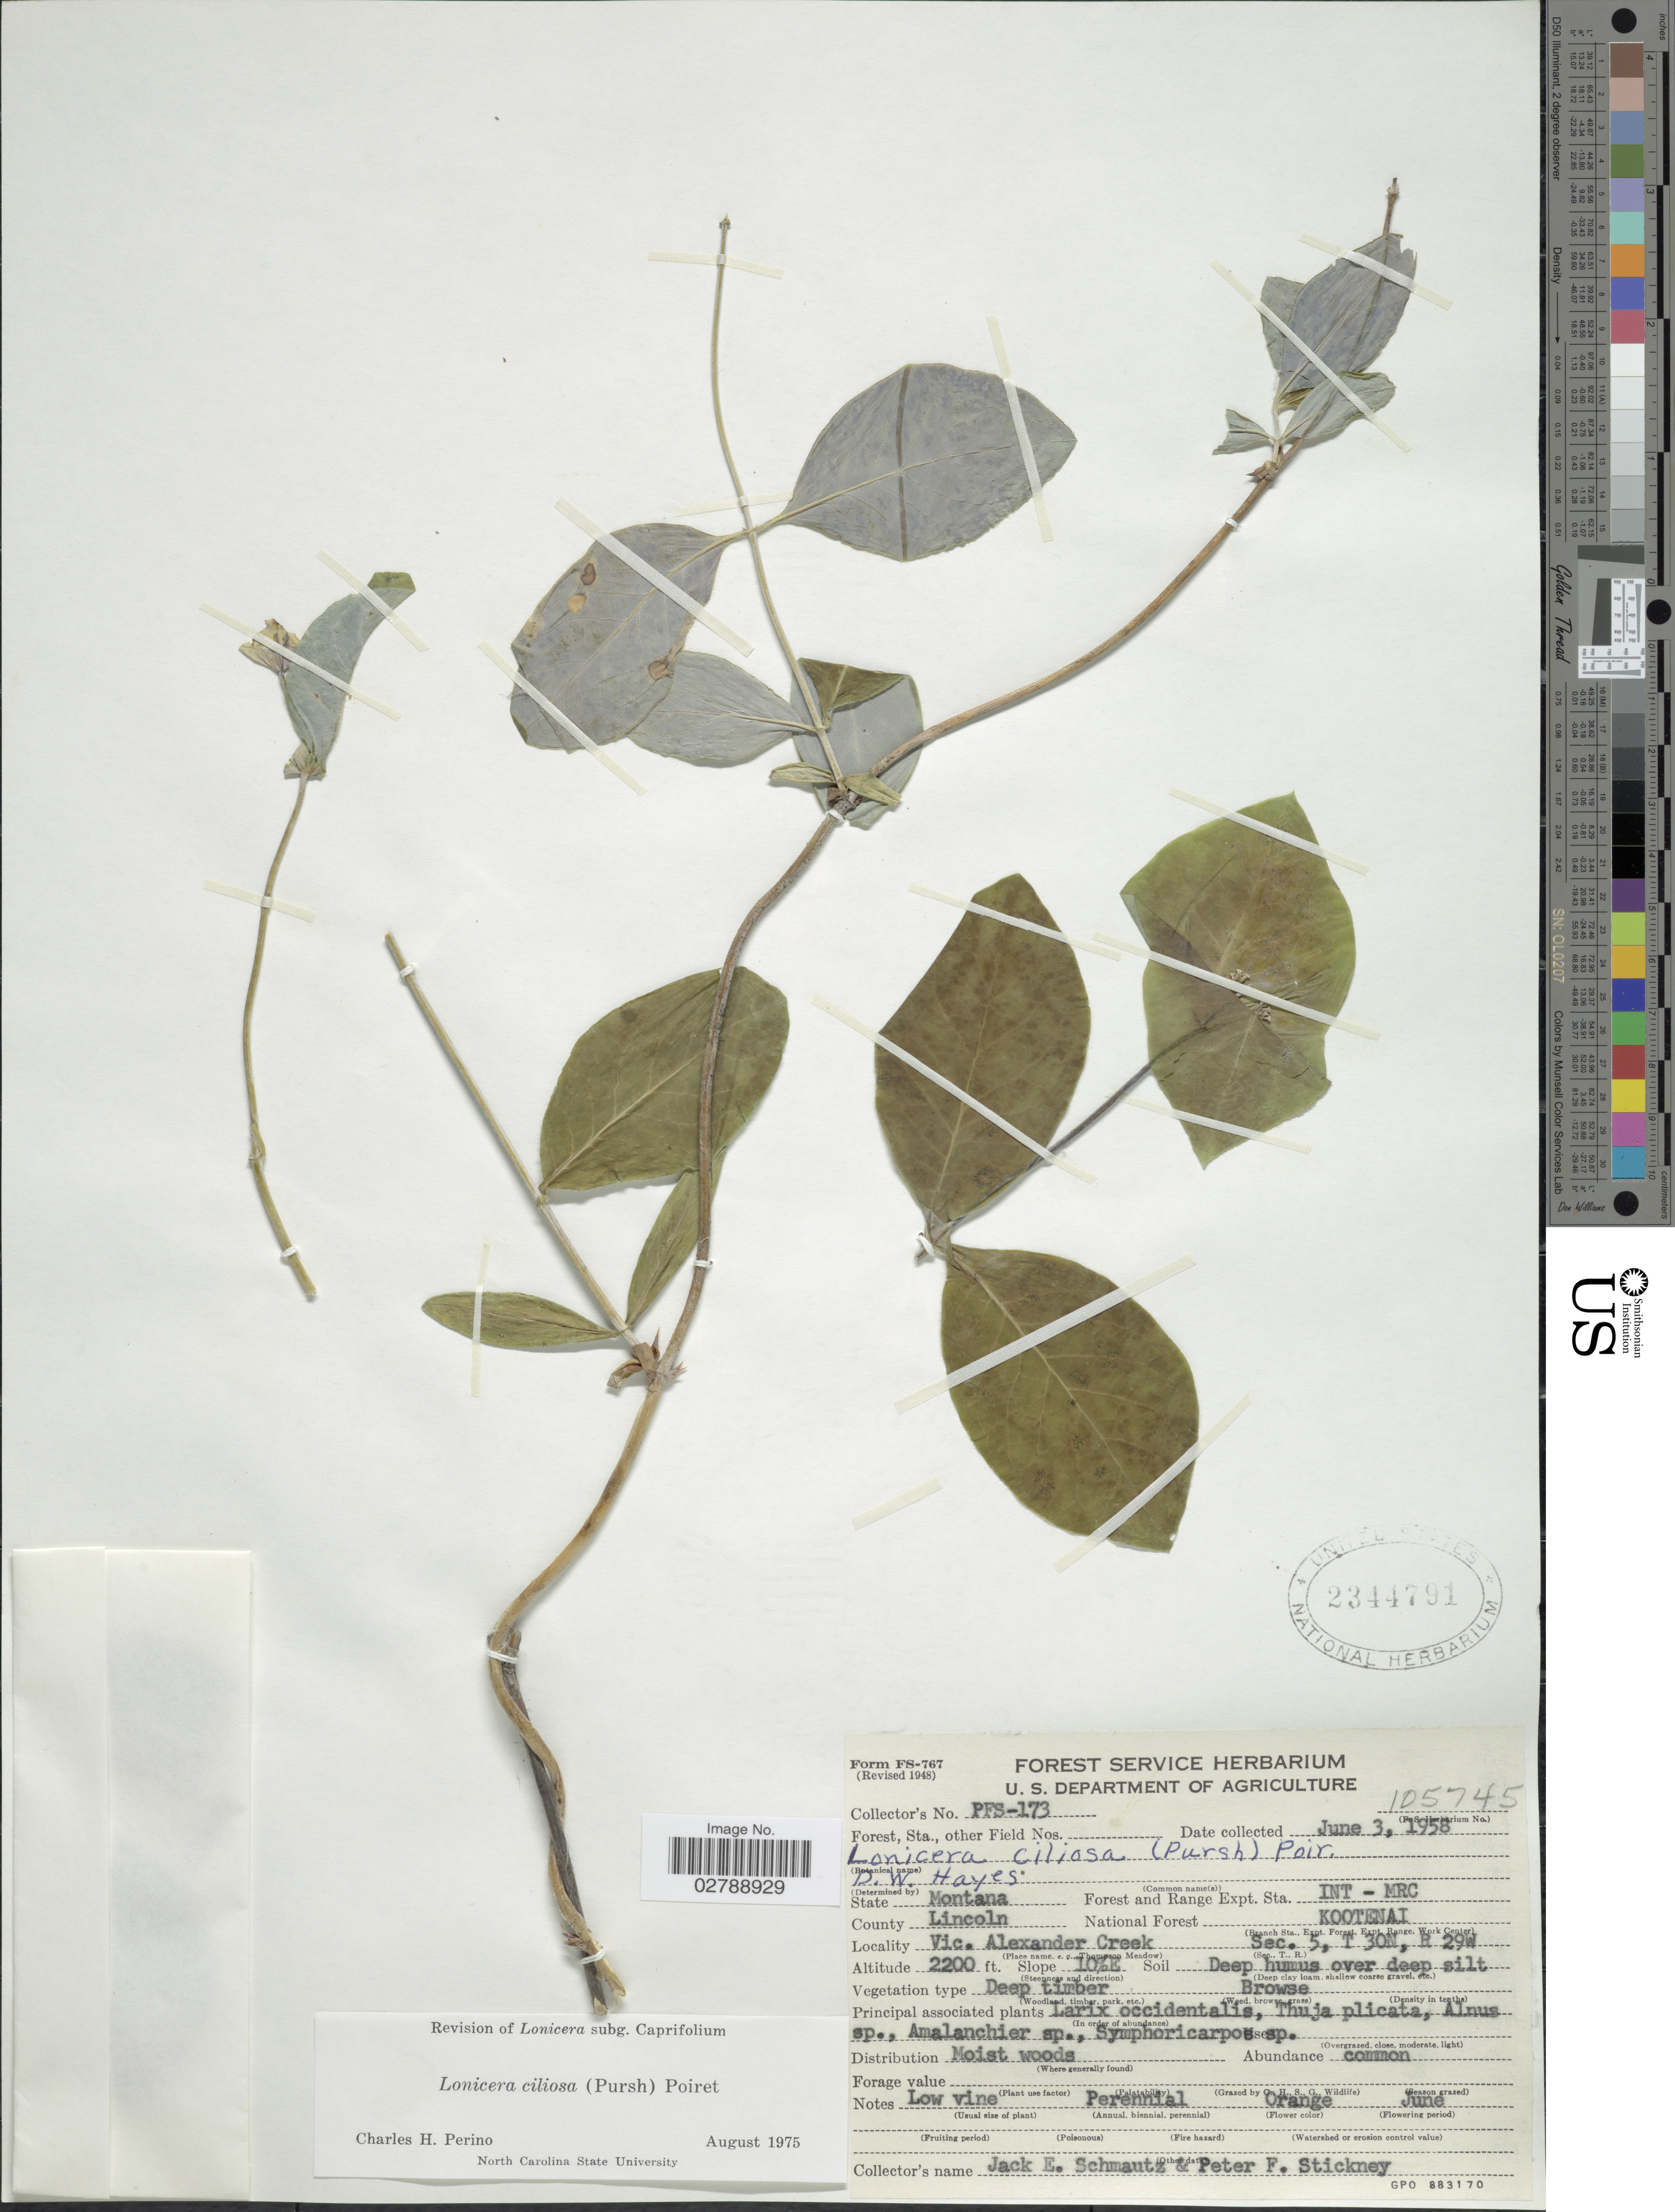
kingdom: Plantae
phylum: Tracheophyta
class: Magnoliopsida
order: Dipsacales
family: Caprifoliaceae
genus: Lonicera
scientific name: Lonicera ciliosa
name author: Poir.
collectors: J. Schmautz & P. Stickney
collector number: PFS-1733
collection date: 1958-06-03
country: United States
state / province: Montana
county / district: Lincoln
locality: Forest and Range Expt. Sta. INT-MRC. National Forest Kootenai. Vic. Alexander Creek. Sec. 5, T 30N, R 29W.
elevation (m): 671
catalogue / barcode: US 2344791